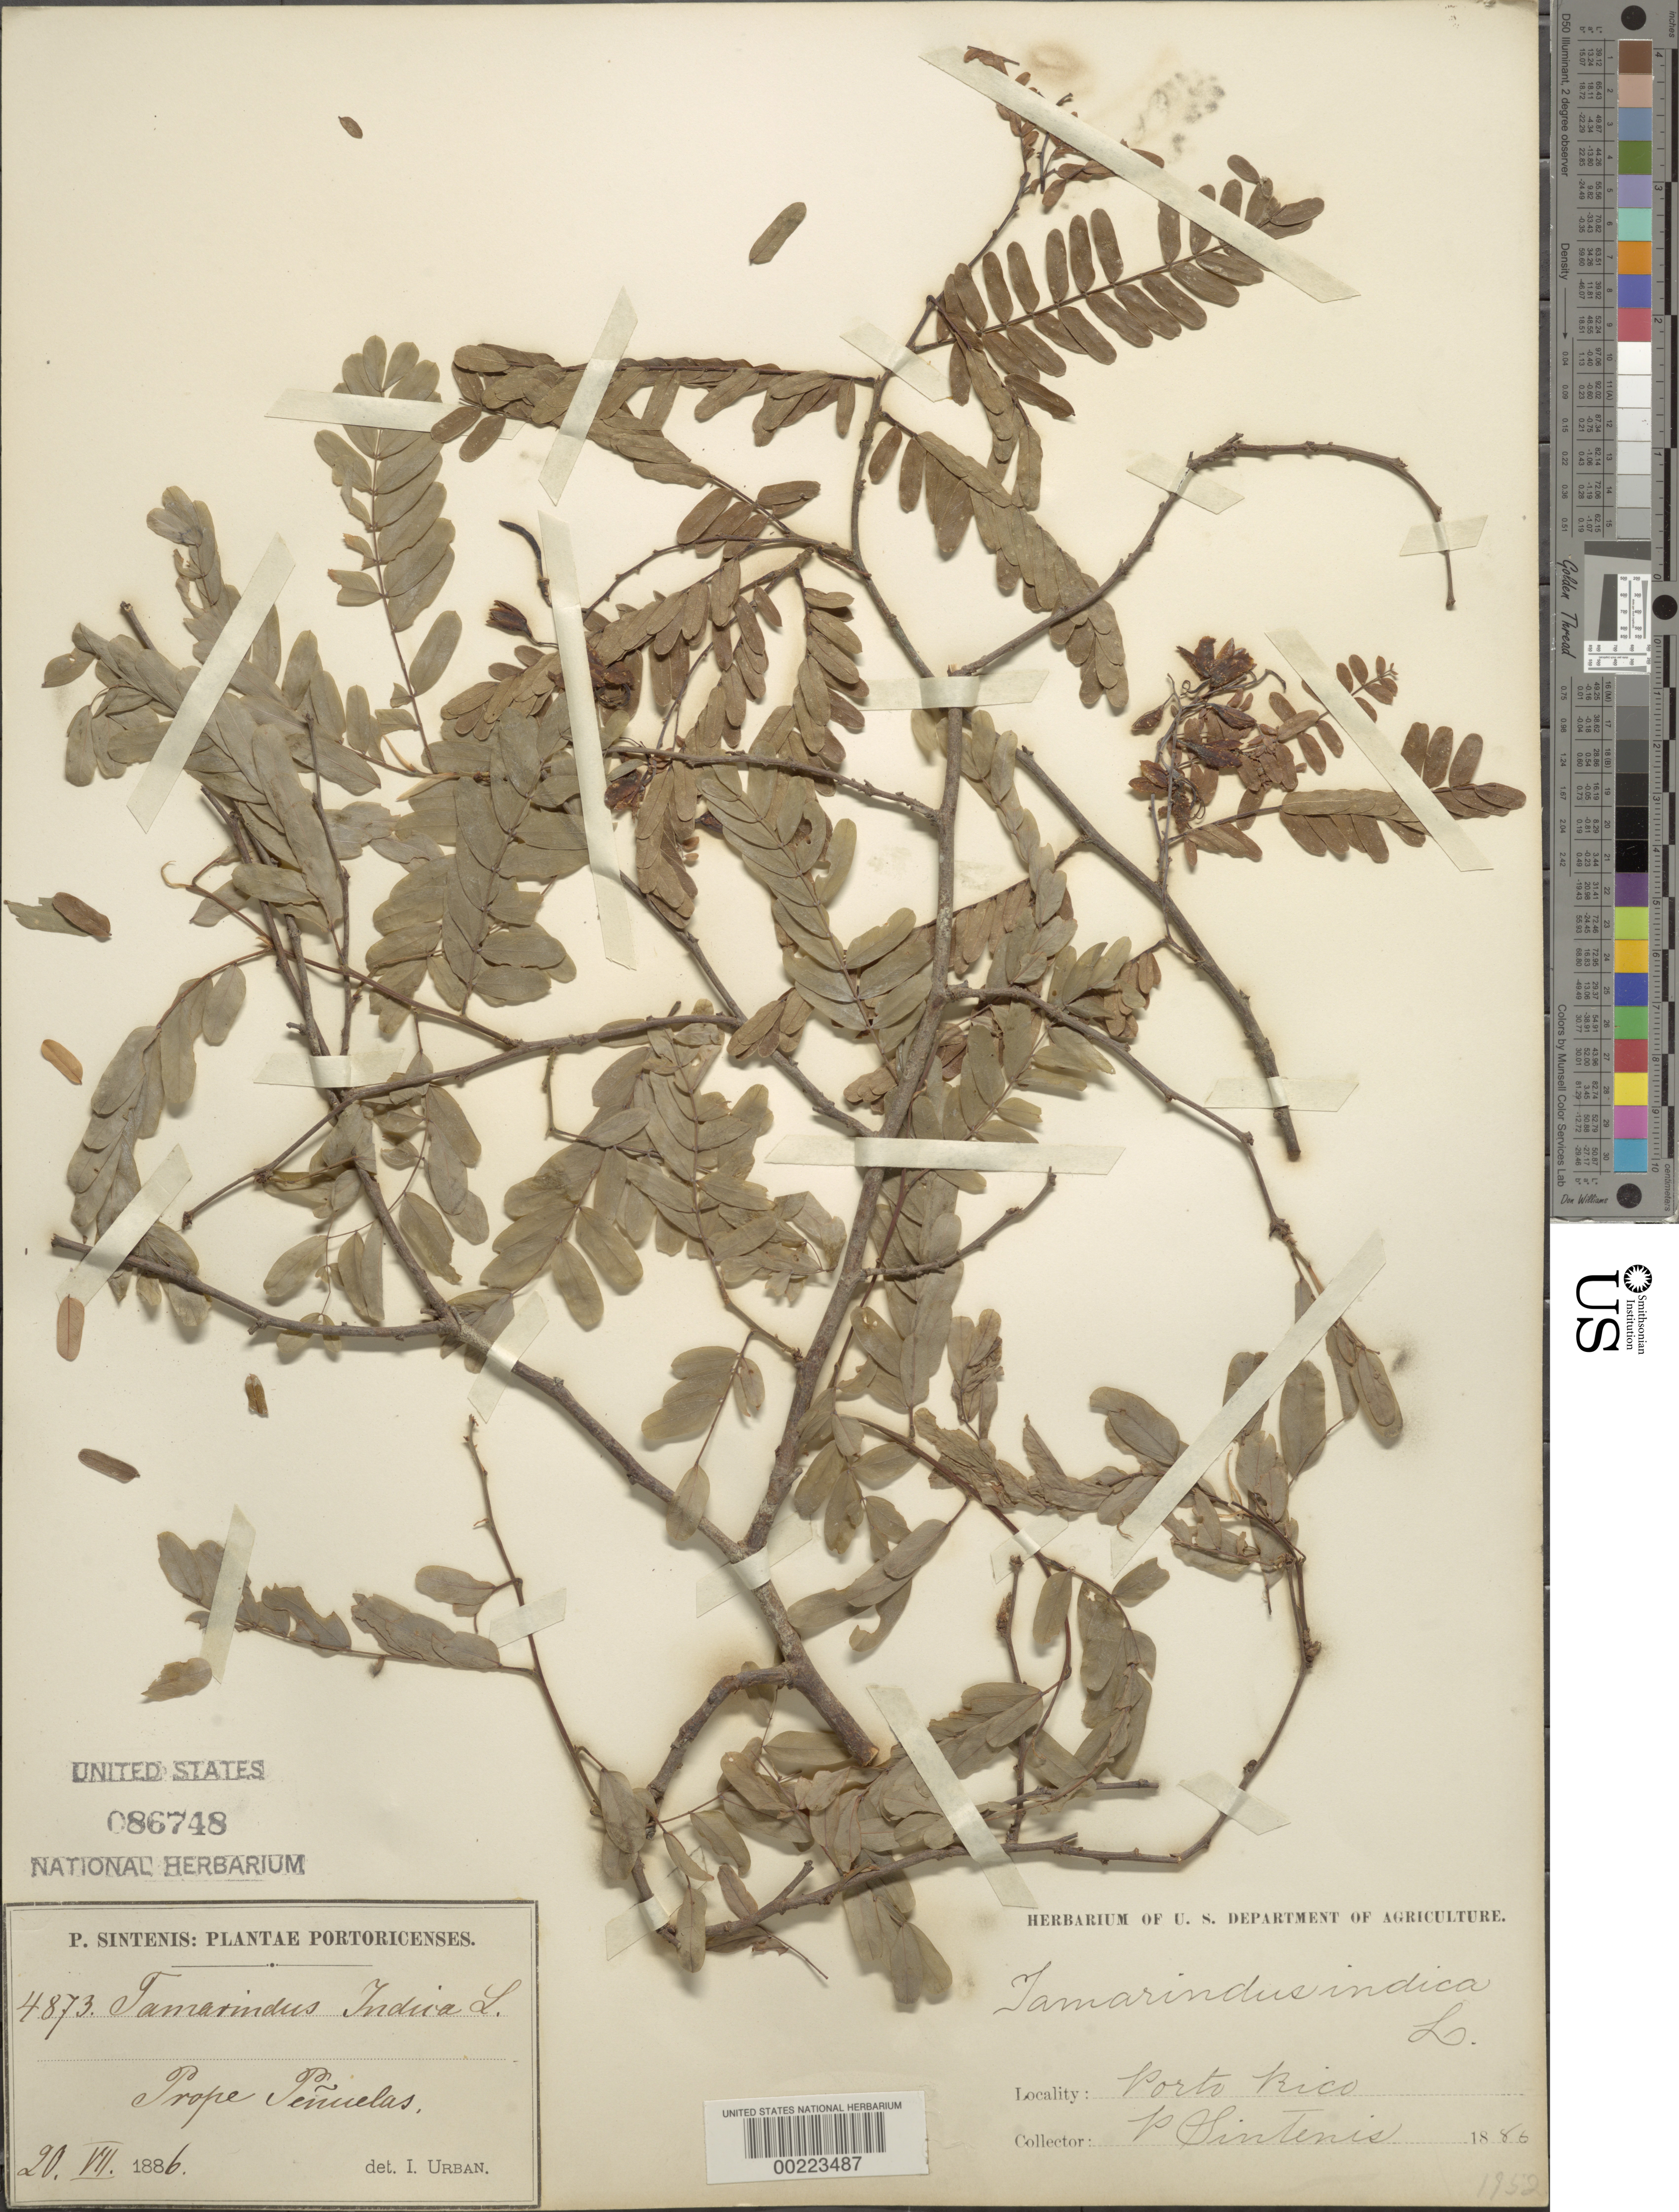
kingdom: Plantae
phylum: Tracheophyta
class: Magnoliopsida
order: Fabales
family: Fabaceae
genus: Tamarindus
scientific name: Tamarindus indica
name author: L.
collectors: P. Sintenis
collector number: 4873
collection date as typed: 20 Jul 1886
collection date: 1886-07-20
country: Puerto Rico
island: Greater Antilles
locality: Near penuelas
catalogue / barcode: US 86748